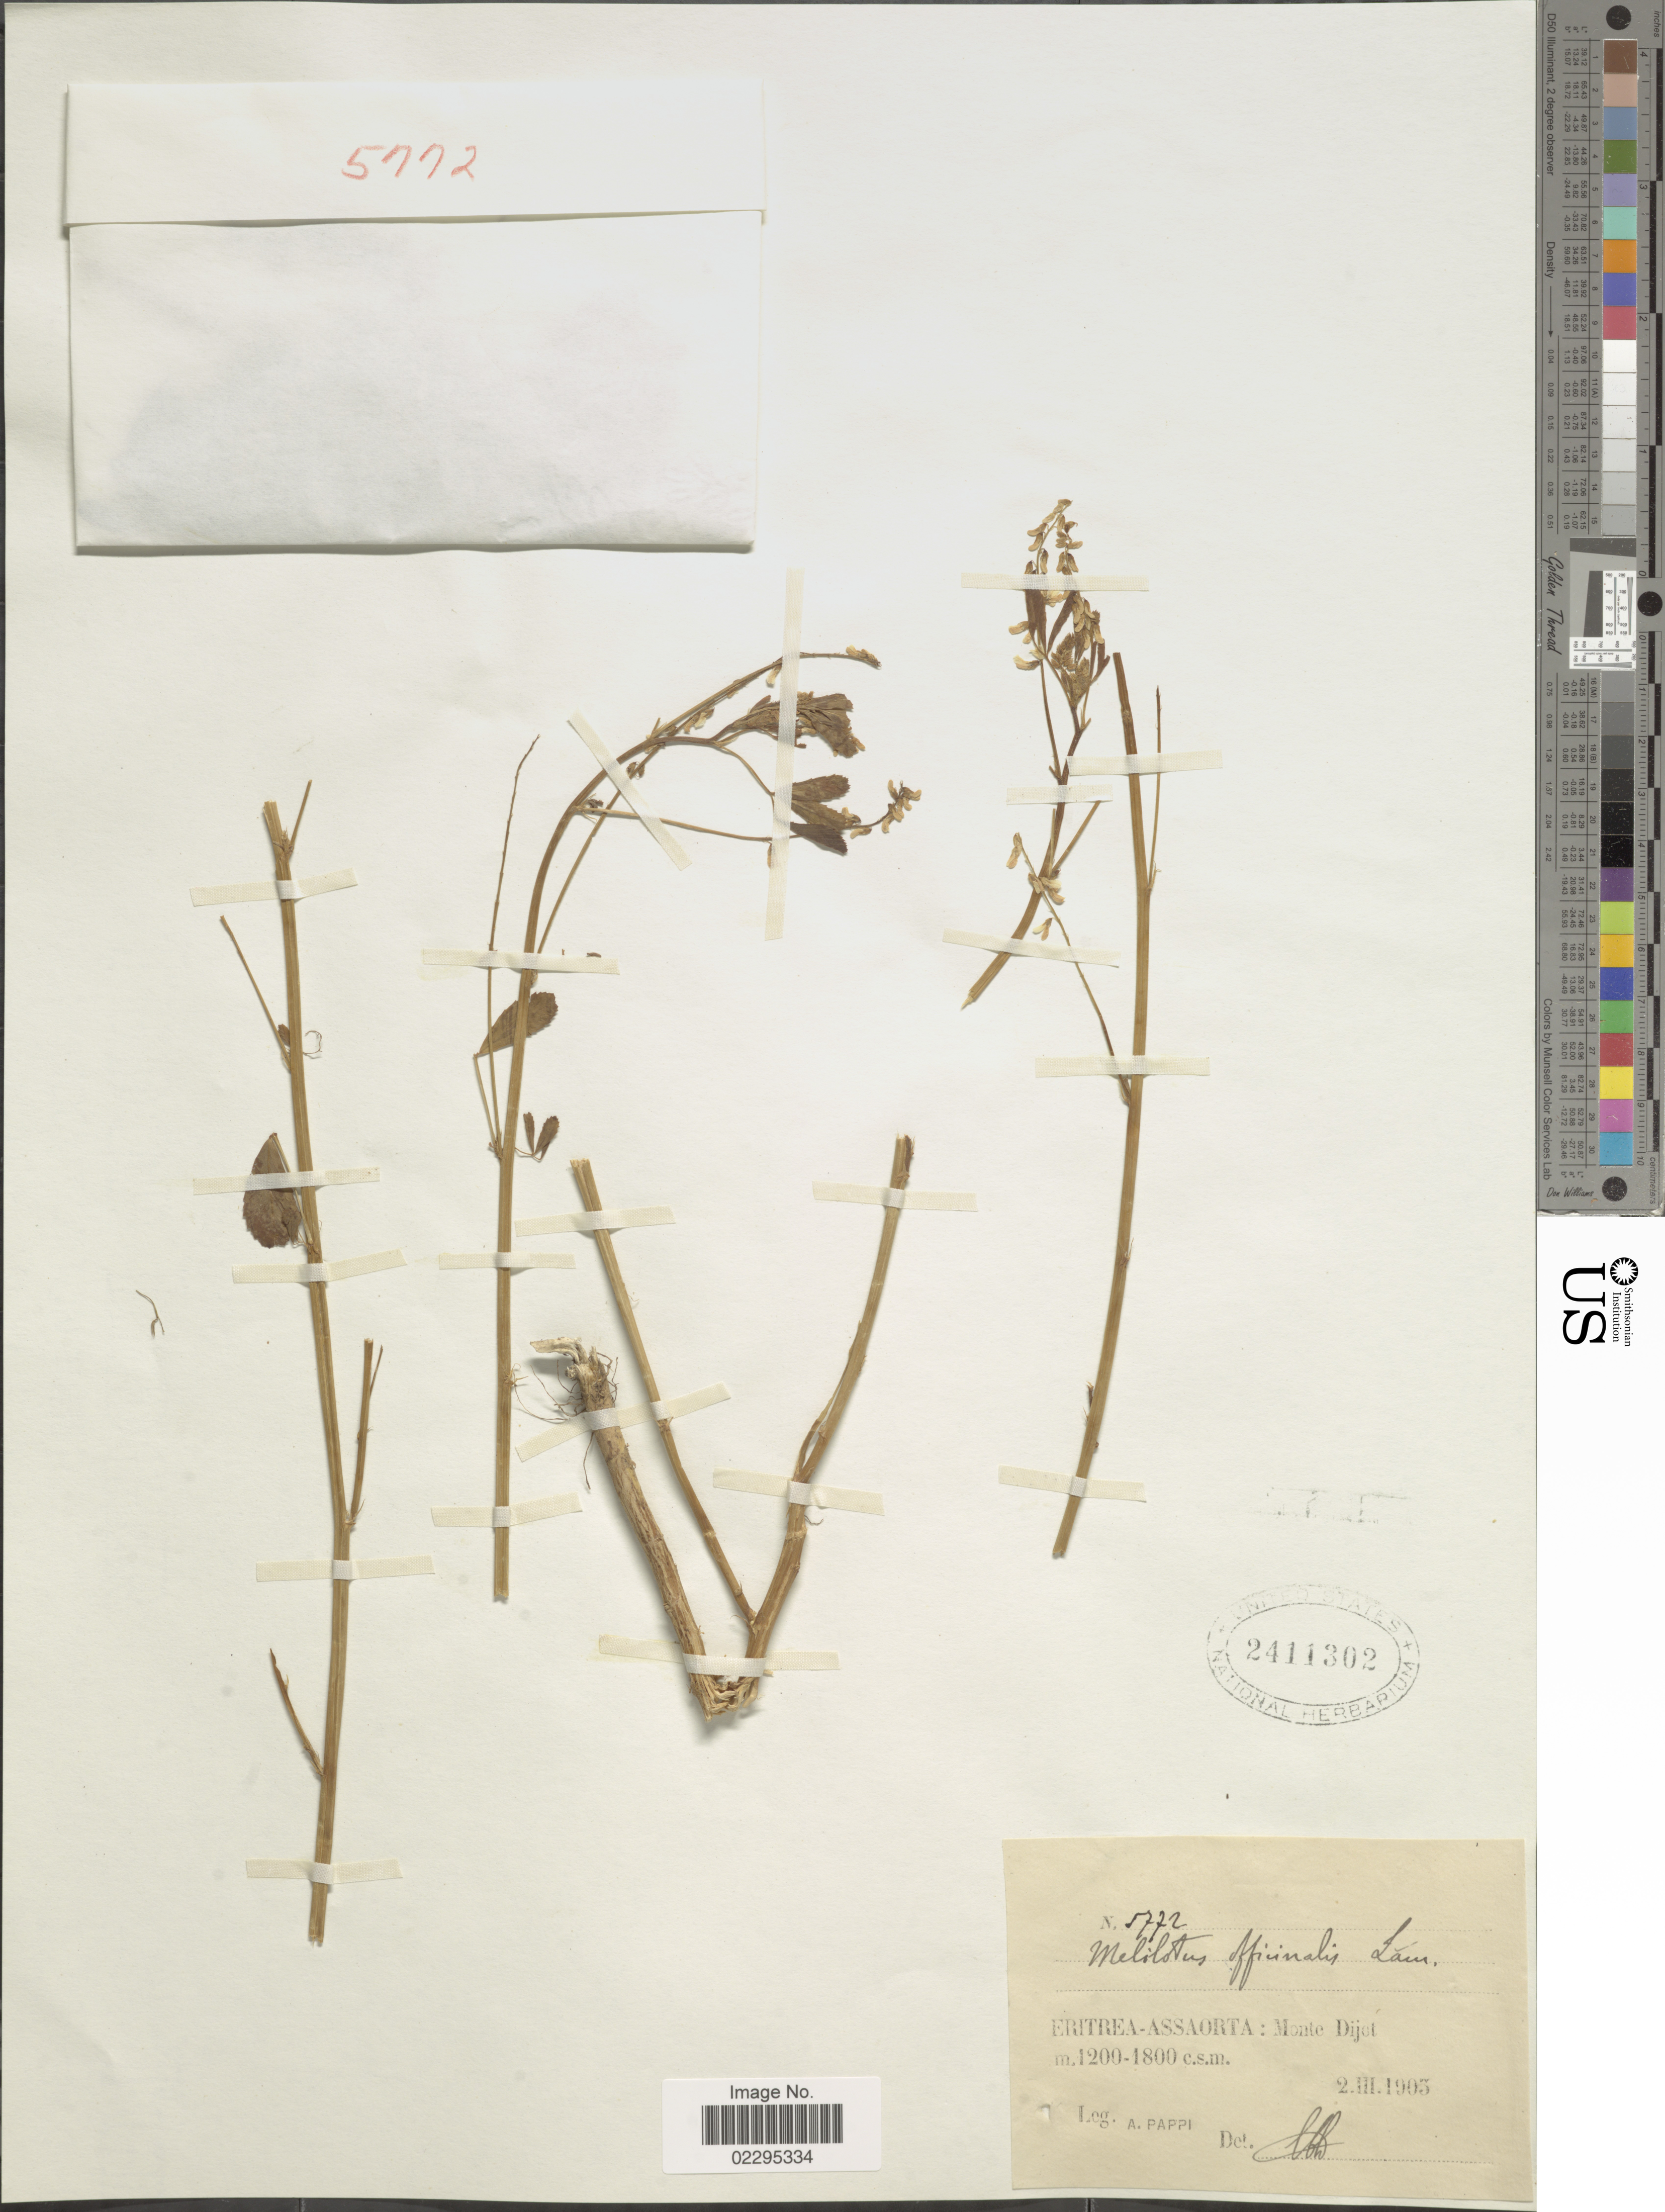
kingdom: Plantae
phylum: Tracheophyta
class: Magnoliopsida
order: Fabales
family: Fabaceae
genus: Melilotus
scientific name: Melilotus officinalis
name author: (L.) Lam.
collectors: A. Pappi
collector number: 5772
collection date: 1905-03-02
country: Eritrea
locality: Eritea-Assaorta: Monte Dijet.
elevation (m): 1200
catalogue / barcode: US 2411302